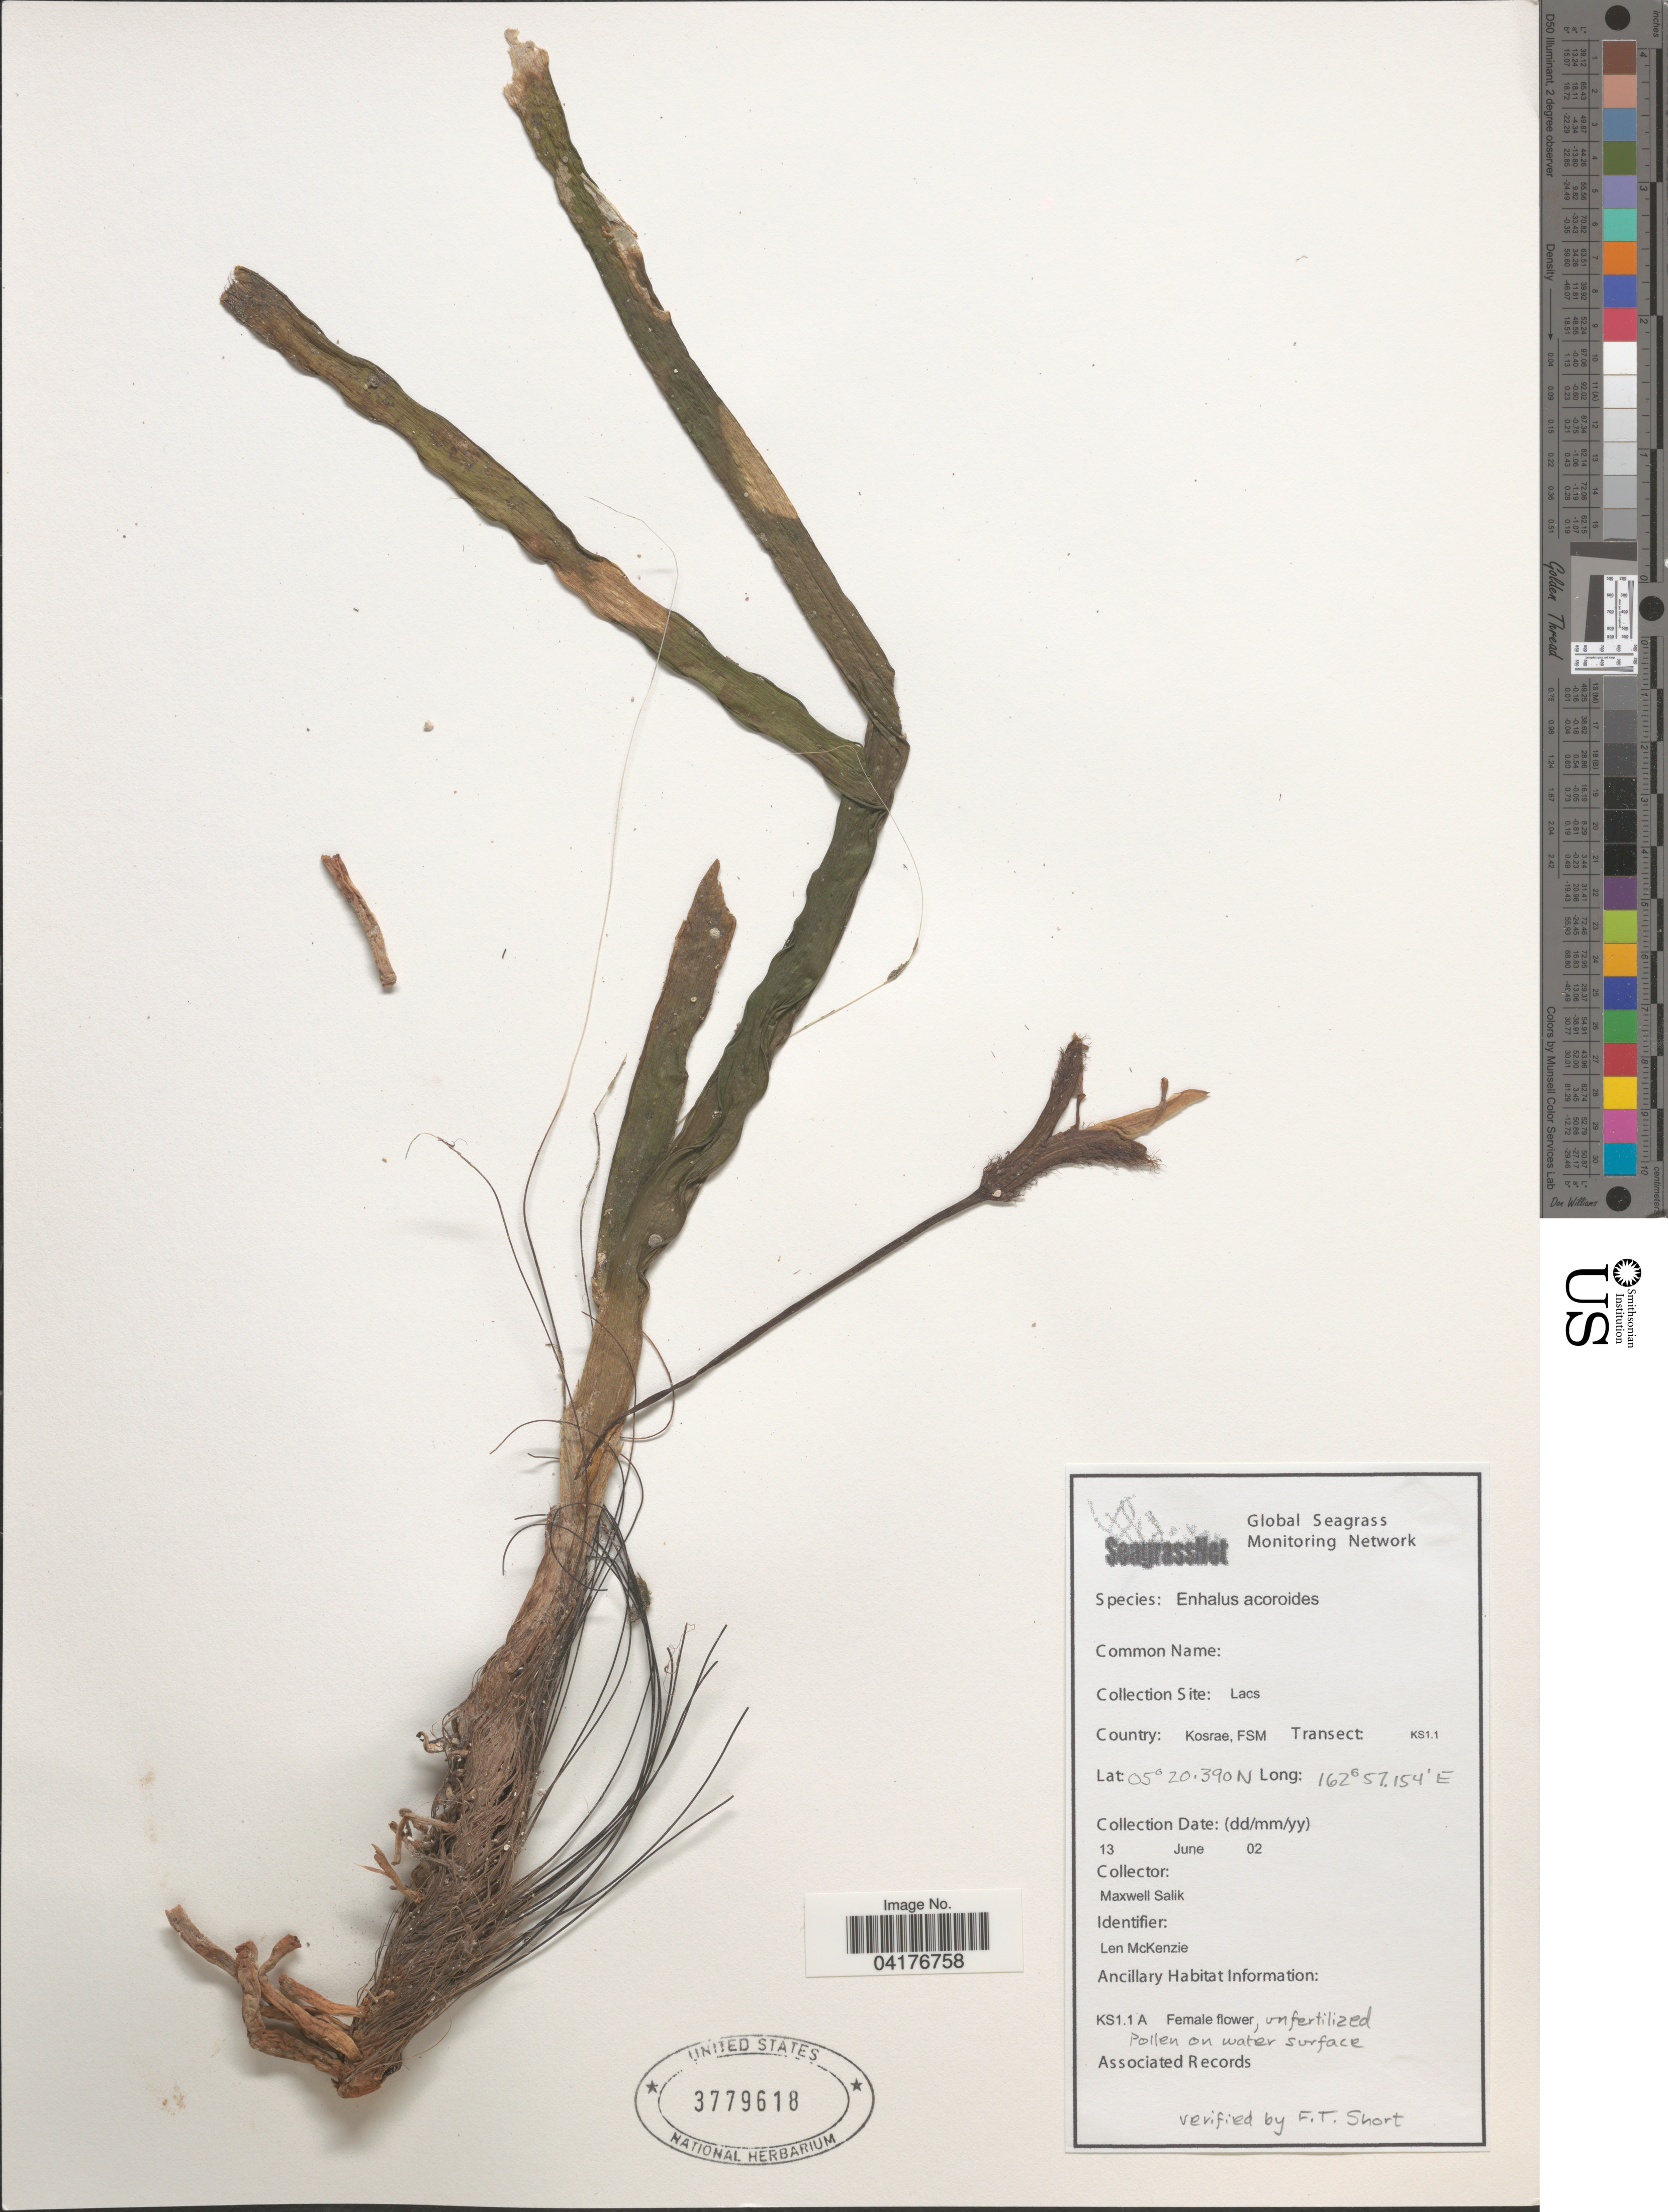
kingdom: Plantae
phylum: Tracheophyta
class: Liliopsida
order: Alismatales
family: Hydrocharitaceae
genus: Enhalus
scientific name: Enhalus acoroides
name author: (L. f.) Royle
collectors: M. Salik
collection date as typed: Transcribed d/m/y: 13/6/2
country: Micronesia, Federated States of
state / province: Kosrae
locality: Lacs. Transect: KS1.1. KS1.1 A.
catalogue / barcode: US 3779618